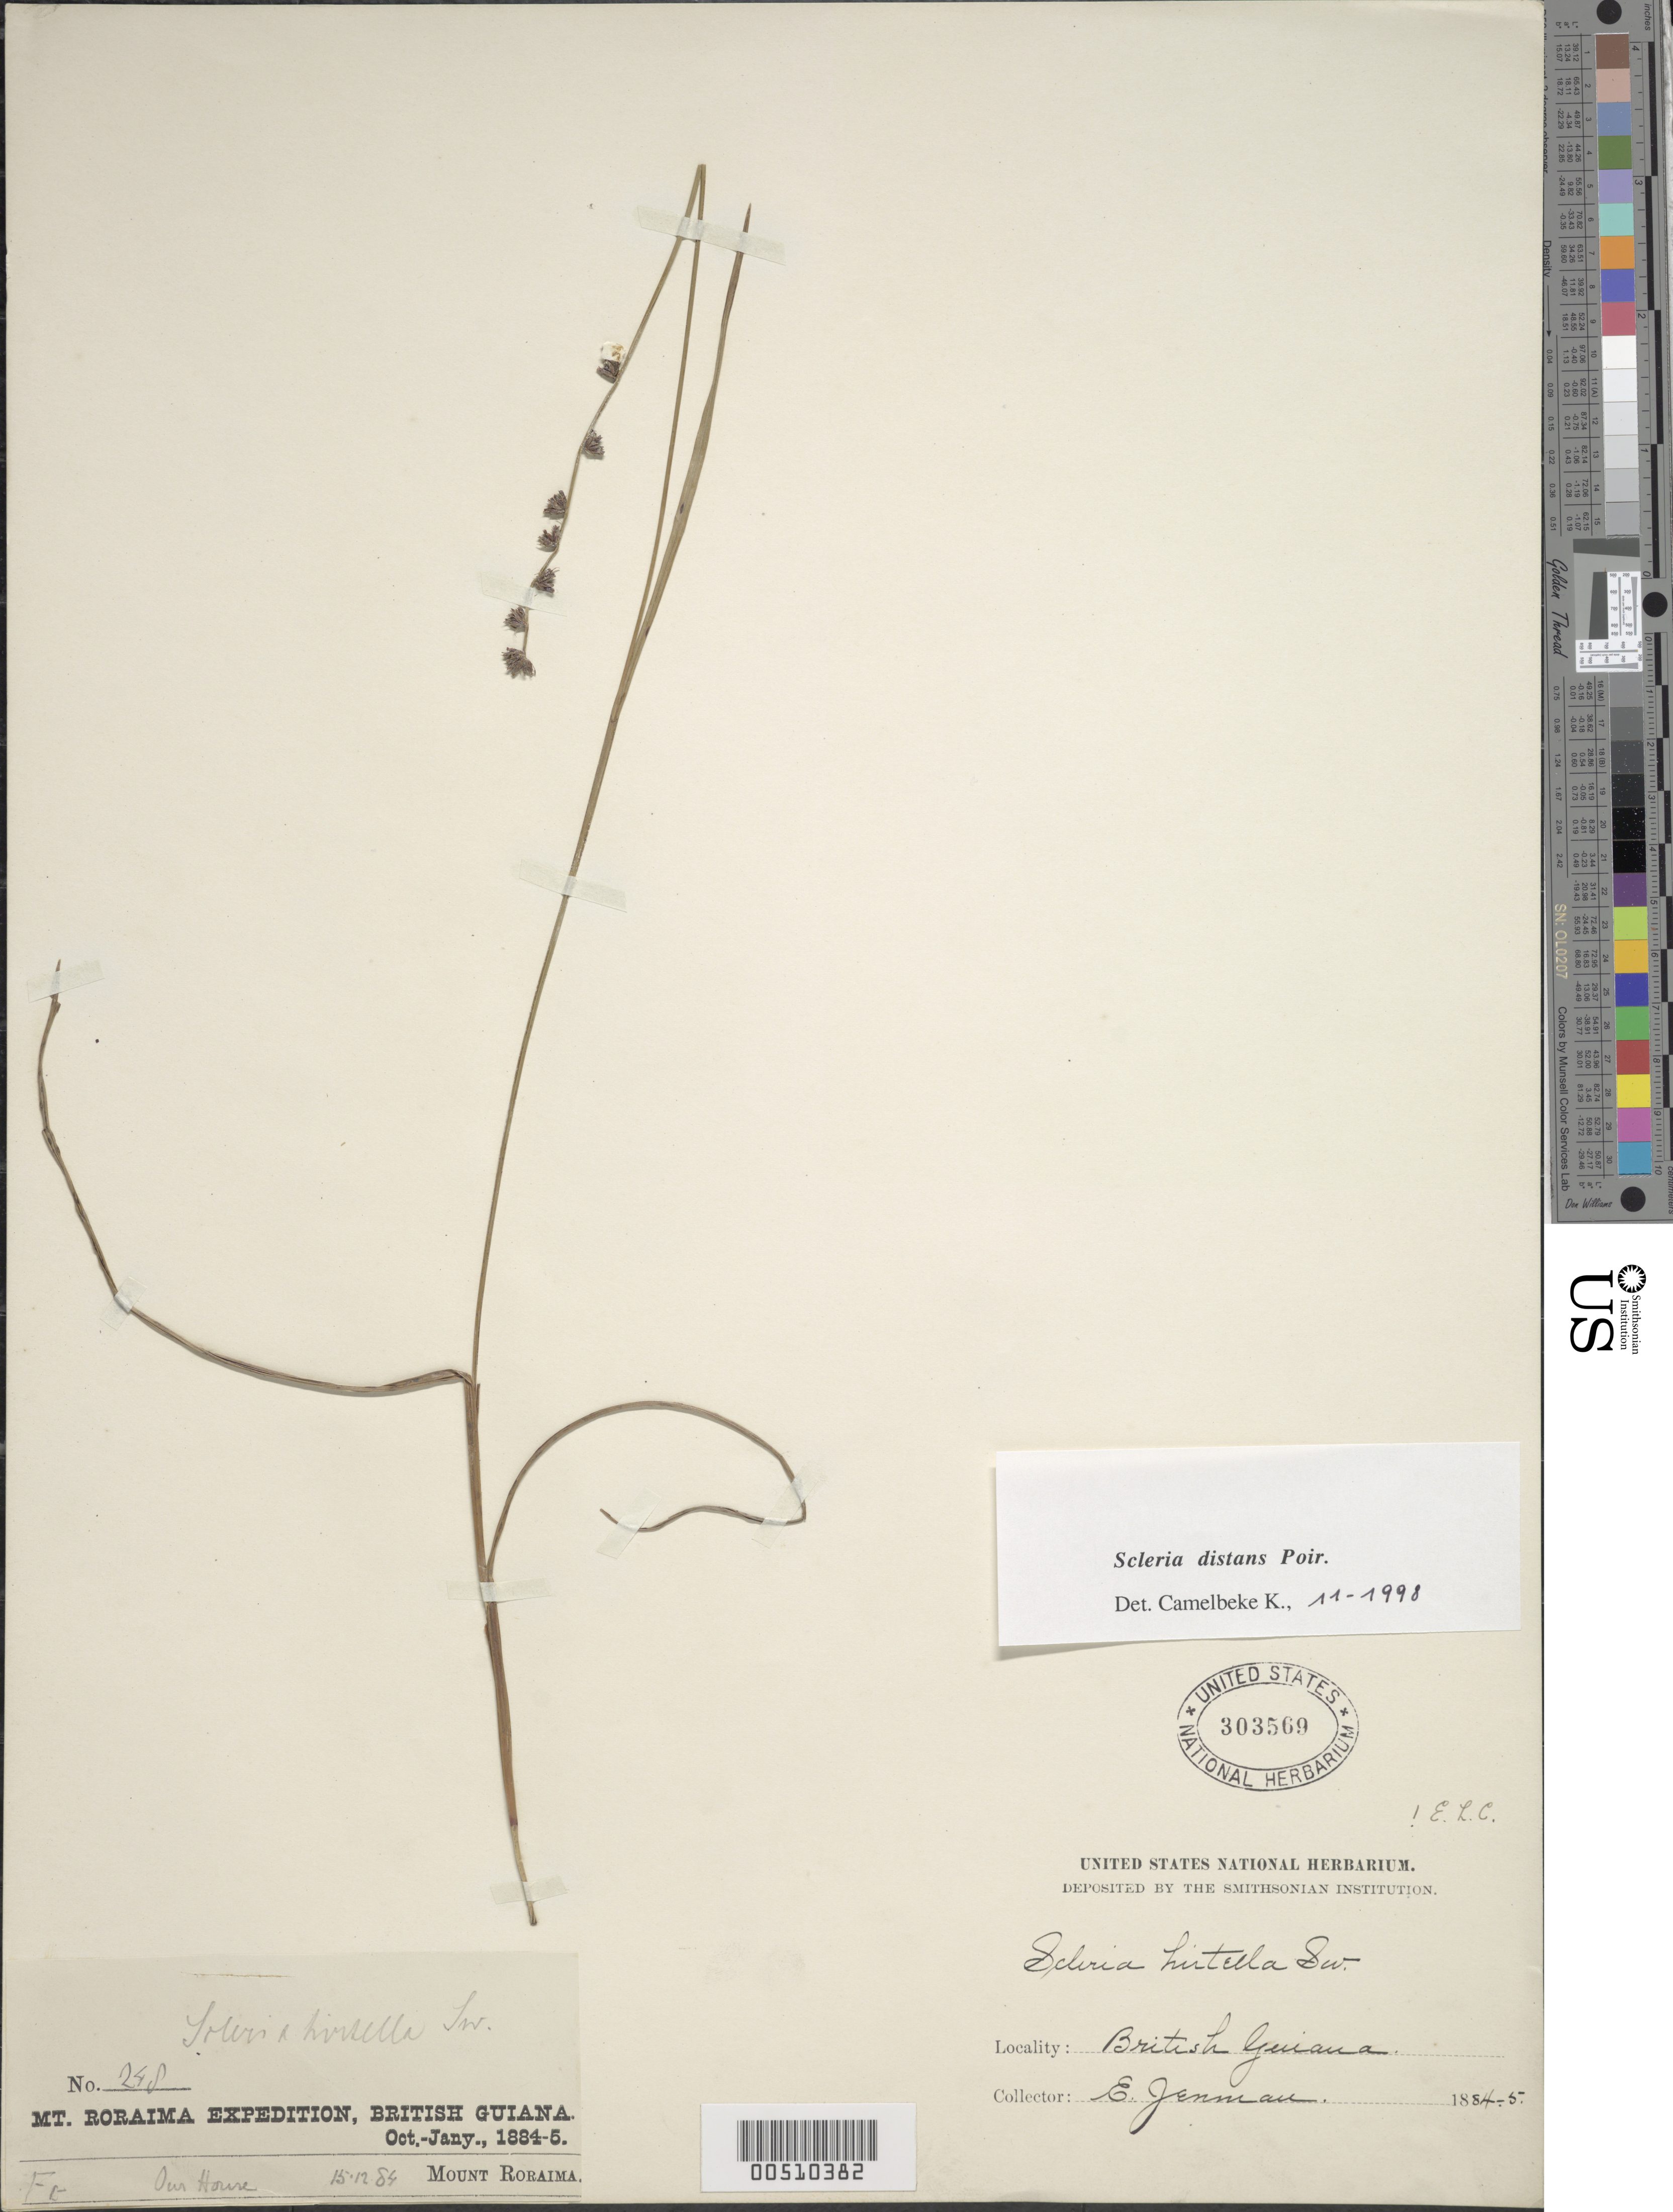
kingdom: Plantae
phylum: Tracheophyta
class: Liliopsida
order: Poales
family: Cyperaceae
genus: Scleria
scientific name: Scleria distans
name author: Poir.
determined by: Camelbeke, K.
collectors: E. Jenman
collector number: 248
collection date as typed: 15 Dec 1884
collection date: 1884-12-15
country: Guyana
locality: Mt. Roraima, Our House.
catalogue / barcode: US 303569